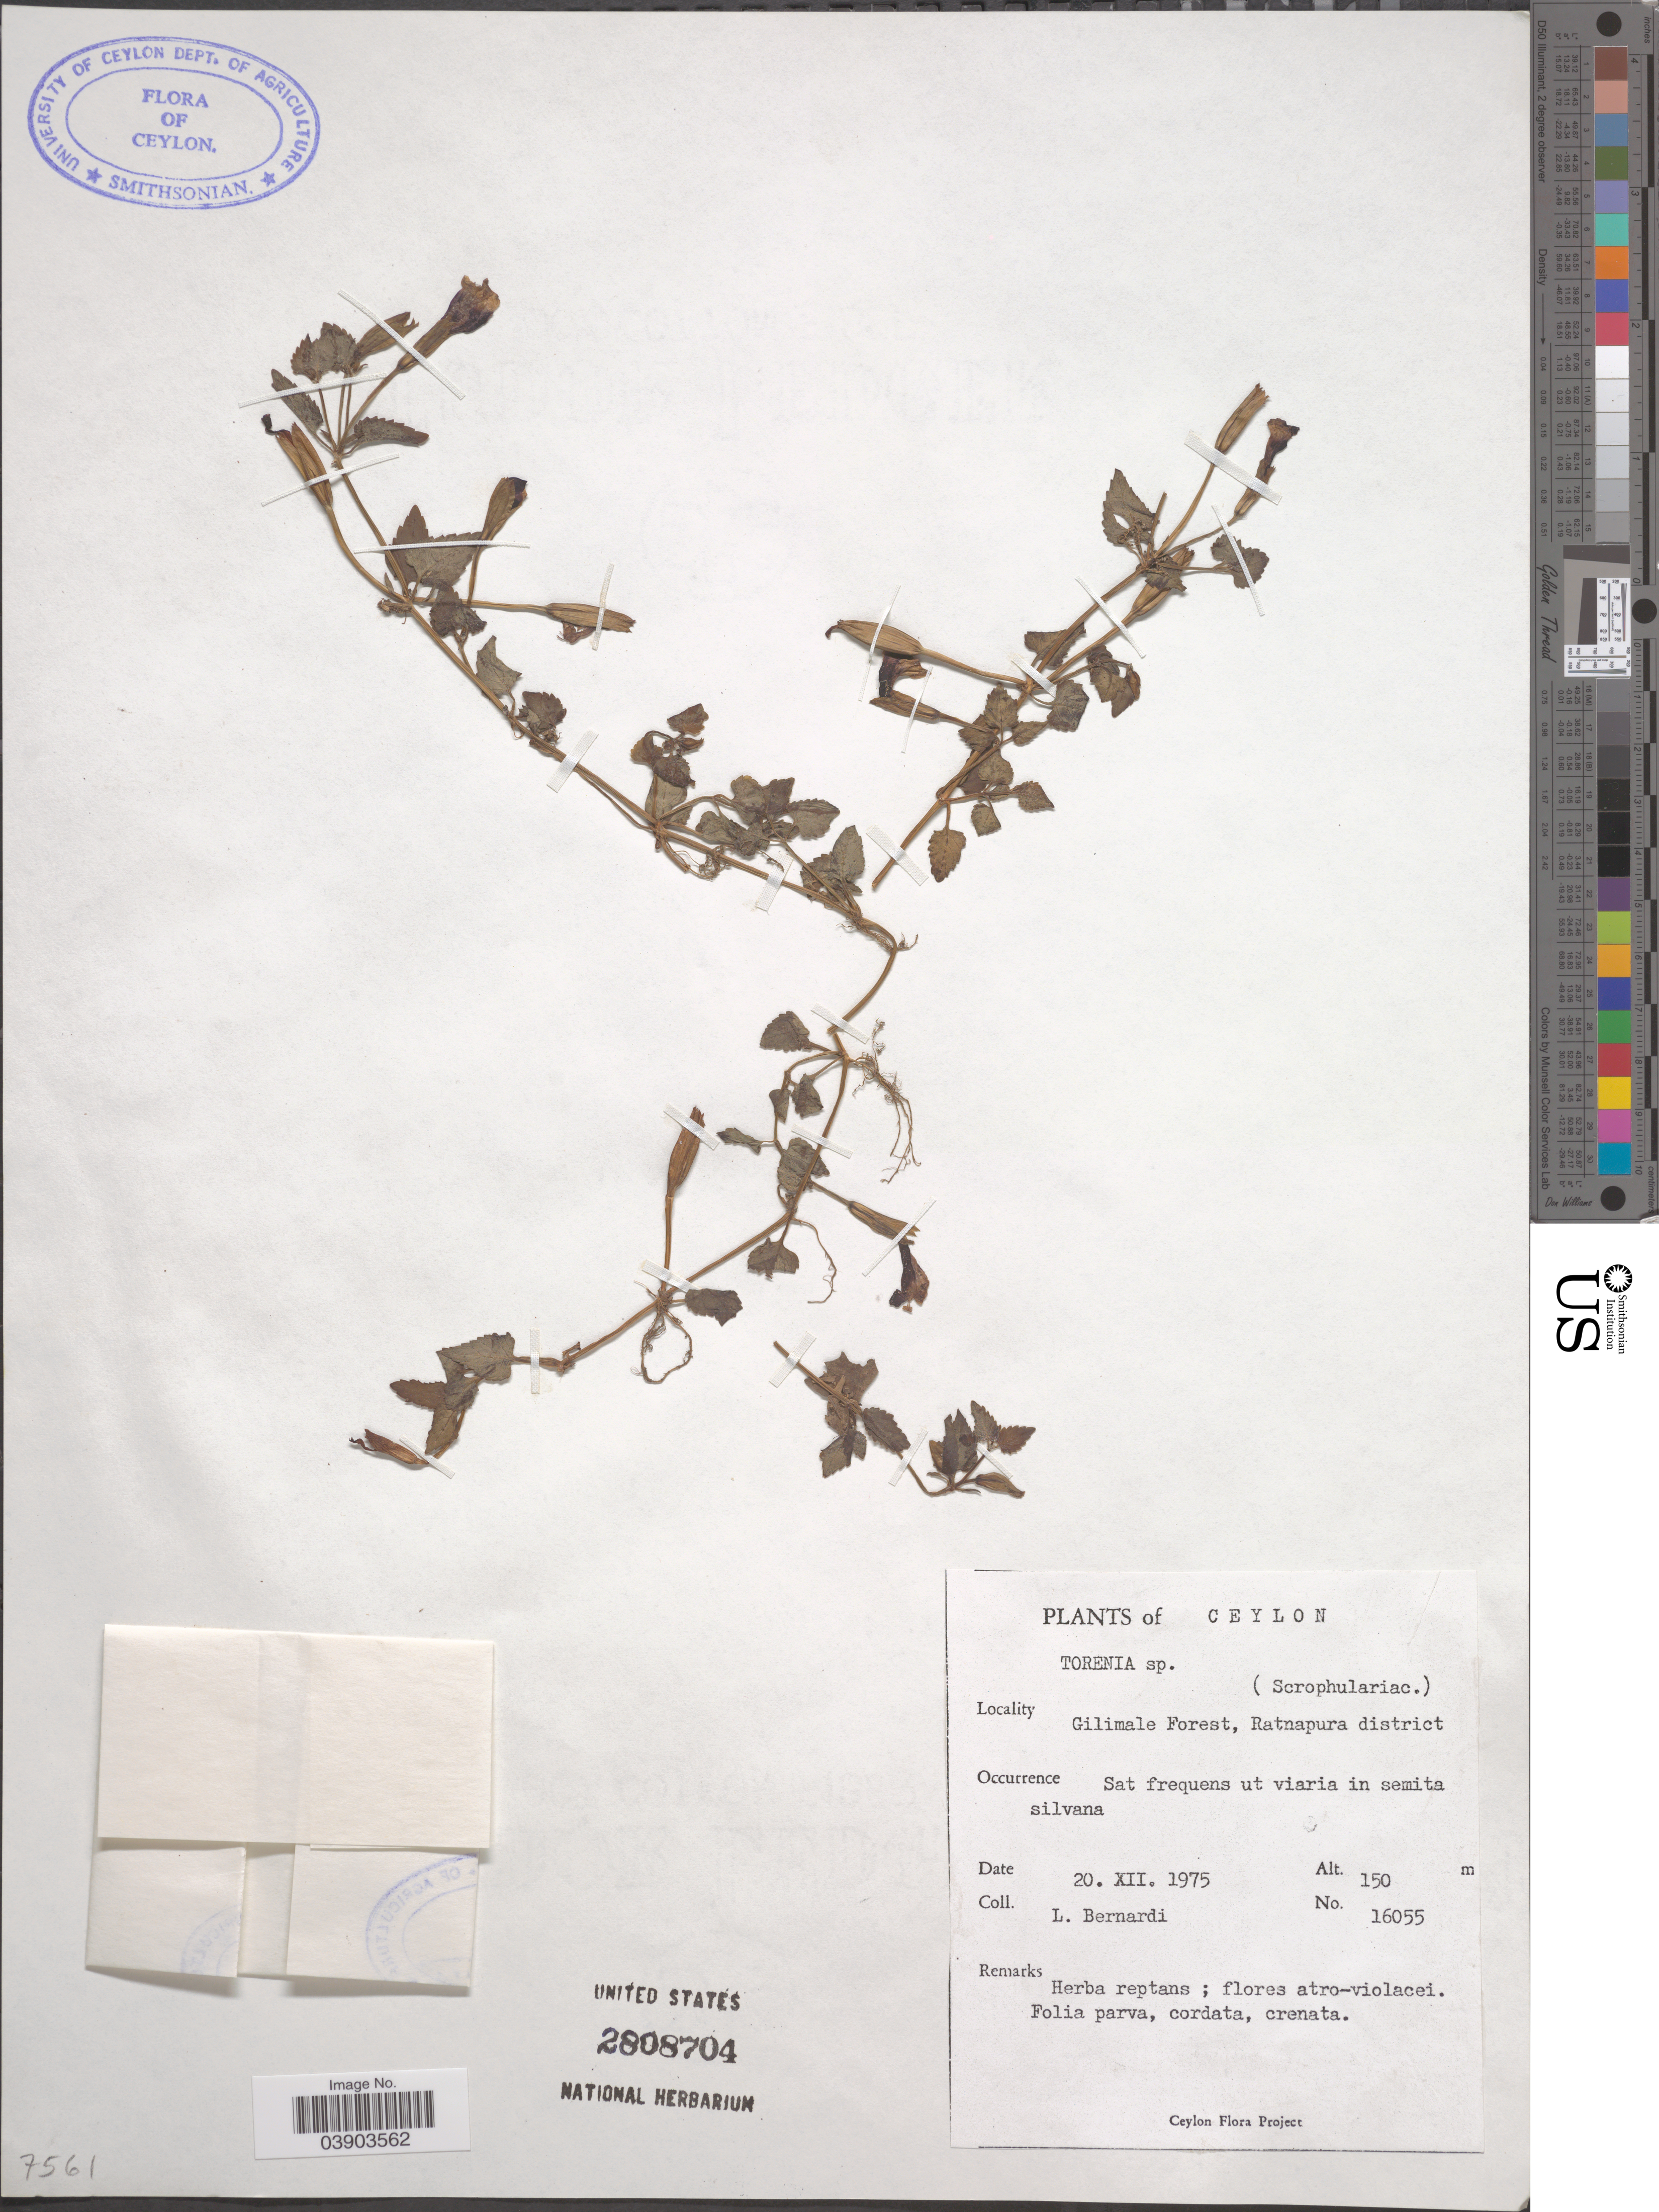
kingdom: Plantae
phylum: Tracheophyta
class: Magnoliopsida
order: Lamiales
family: Linderniaceae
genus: Torenia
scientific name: Torenia sp.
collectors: L. Bernardi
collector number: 16055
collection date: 1975-12-20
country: Sri Lanka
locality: Ceylon. Gilimale Forest, Ratnapura district.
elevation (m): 150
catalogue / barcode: US 2808704